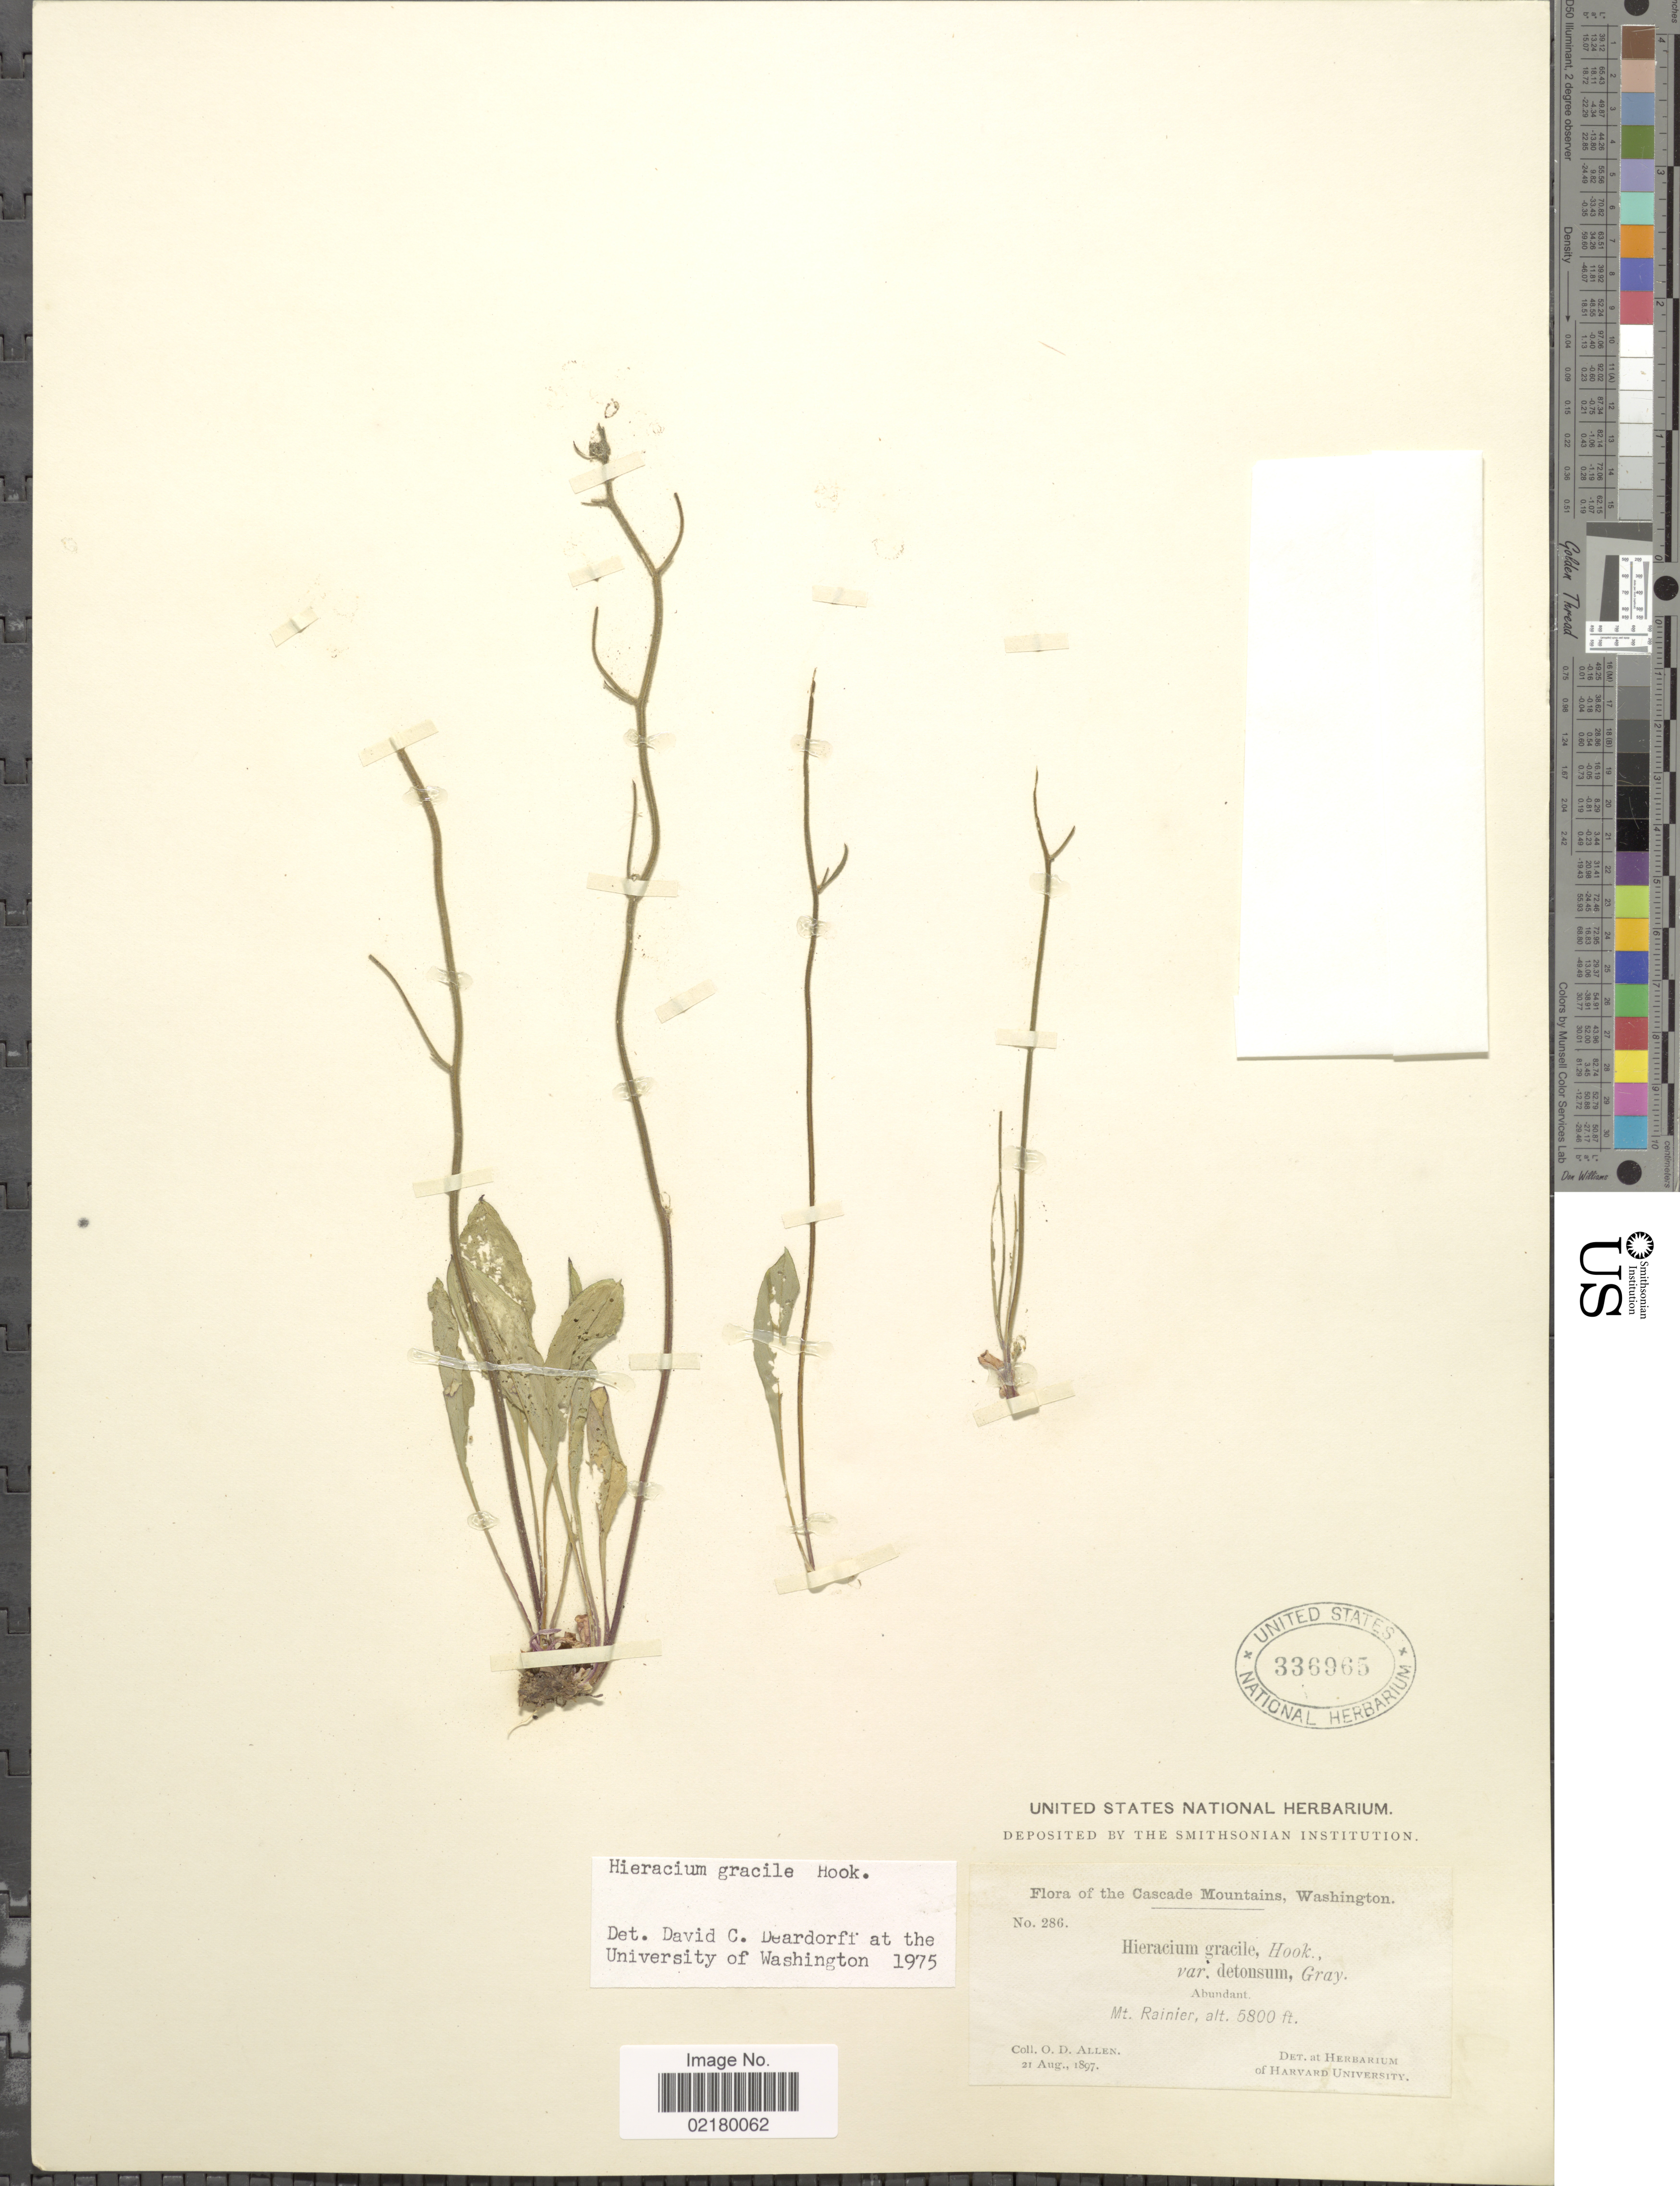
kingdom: Plantae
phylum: Tracheophyta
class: Magnoliopsida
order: Asterales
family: Asteraceae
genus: Hieracium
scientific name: Hieracium triste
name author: Willd. ex Spreng.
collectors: O. D. Allen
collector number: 286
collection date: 1897-08-21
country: United States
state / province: Washington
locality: The Cascade Mountains, Abundant, Mt Rainier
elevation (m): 1768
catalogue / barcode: US 336965